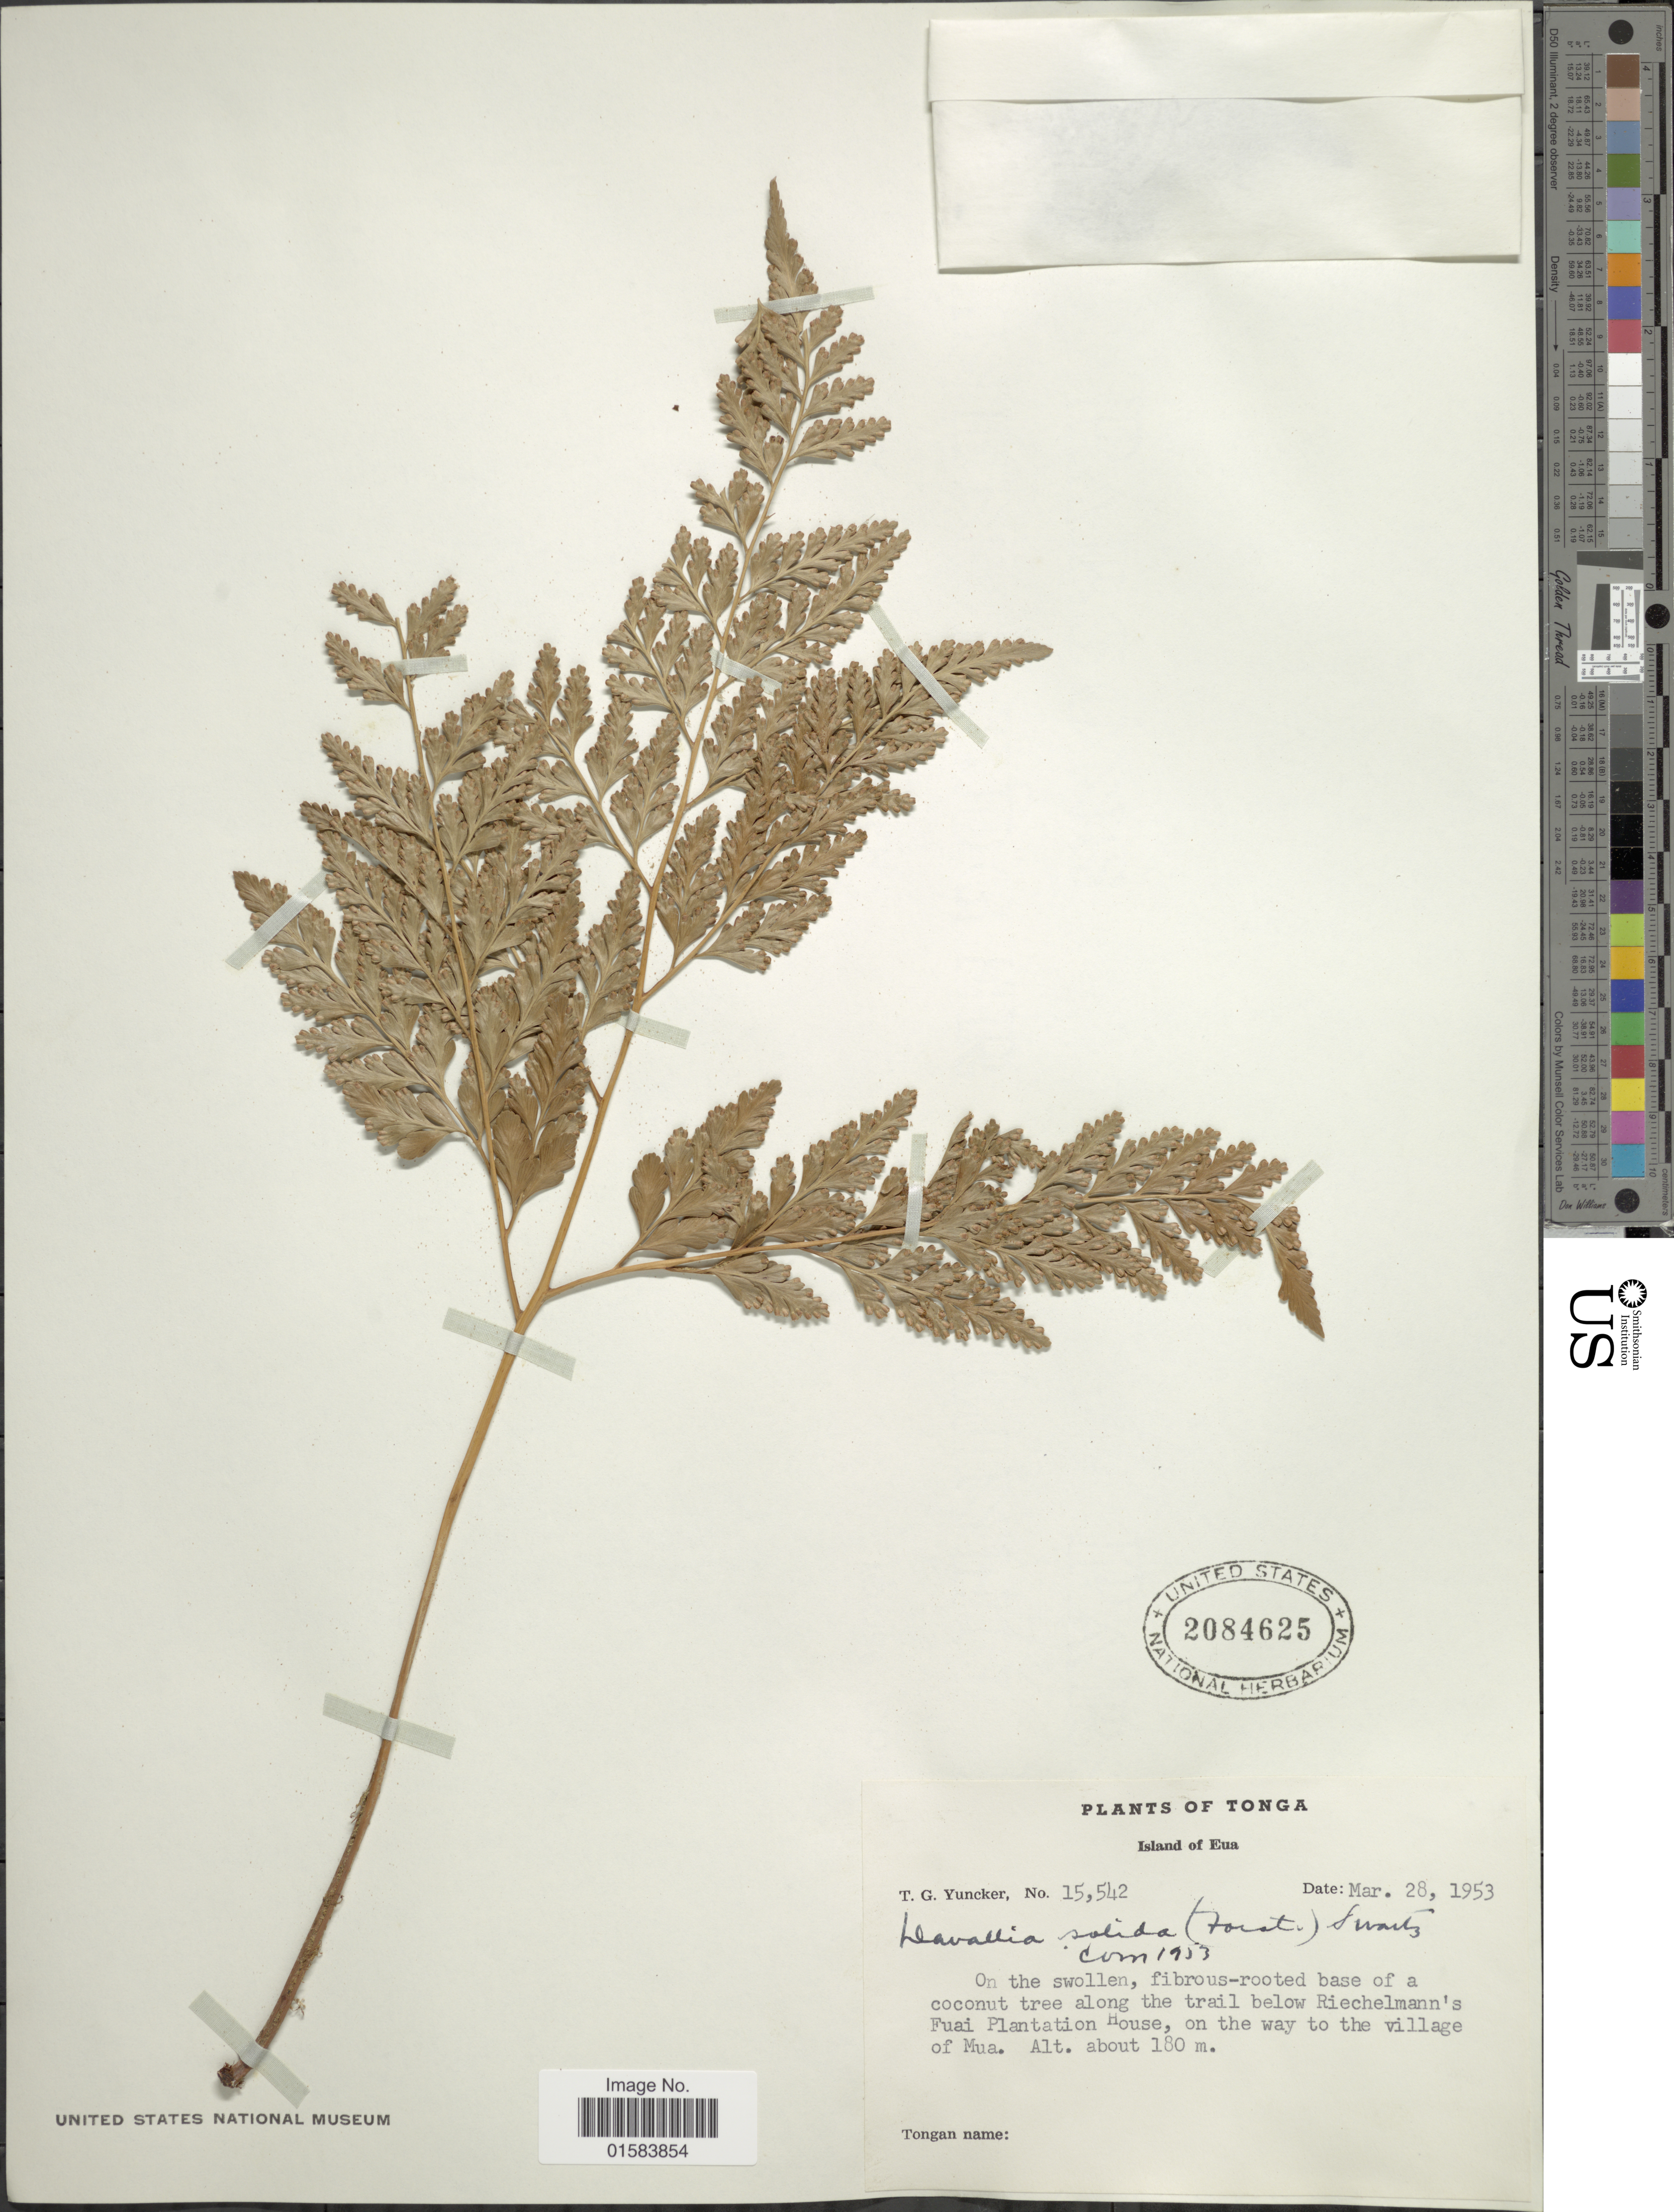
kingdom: Plantae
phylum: Tracheophyta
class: Polypodiopsida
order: Polypodiales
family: Davalliaceae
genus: Davallia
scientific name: Davallia solida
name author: (G. Forst.) Sw.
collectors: T. G. Yuncker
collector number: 15542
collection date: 1953-03-28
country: Tonga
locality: Island of Eau, On the swollen, fibrous-rooted base of a coconut tree along the trail below Riechelmann's Fuai Plantation House, on the way to the village of Mua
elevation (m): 180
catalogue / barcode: US 2084625